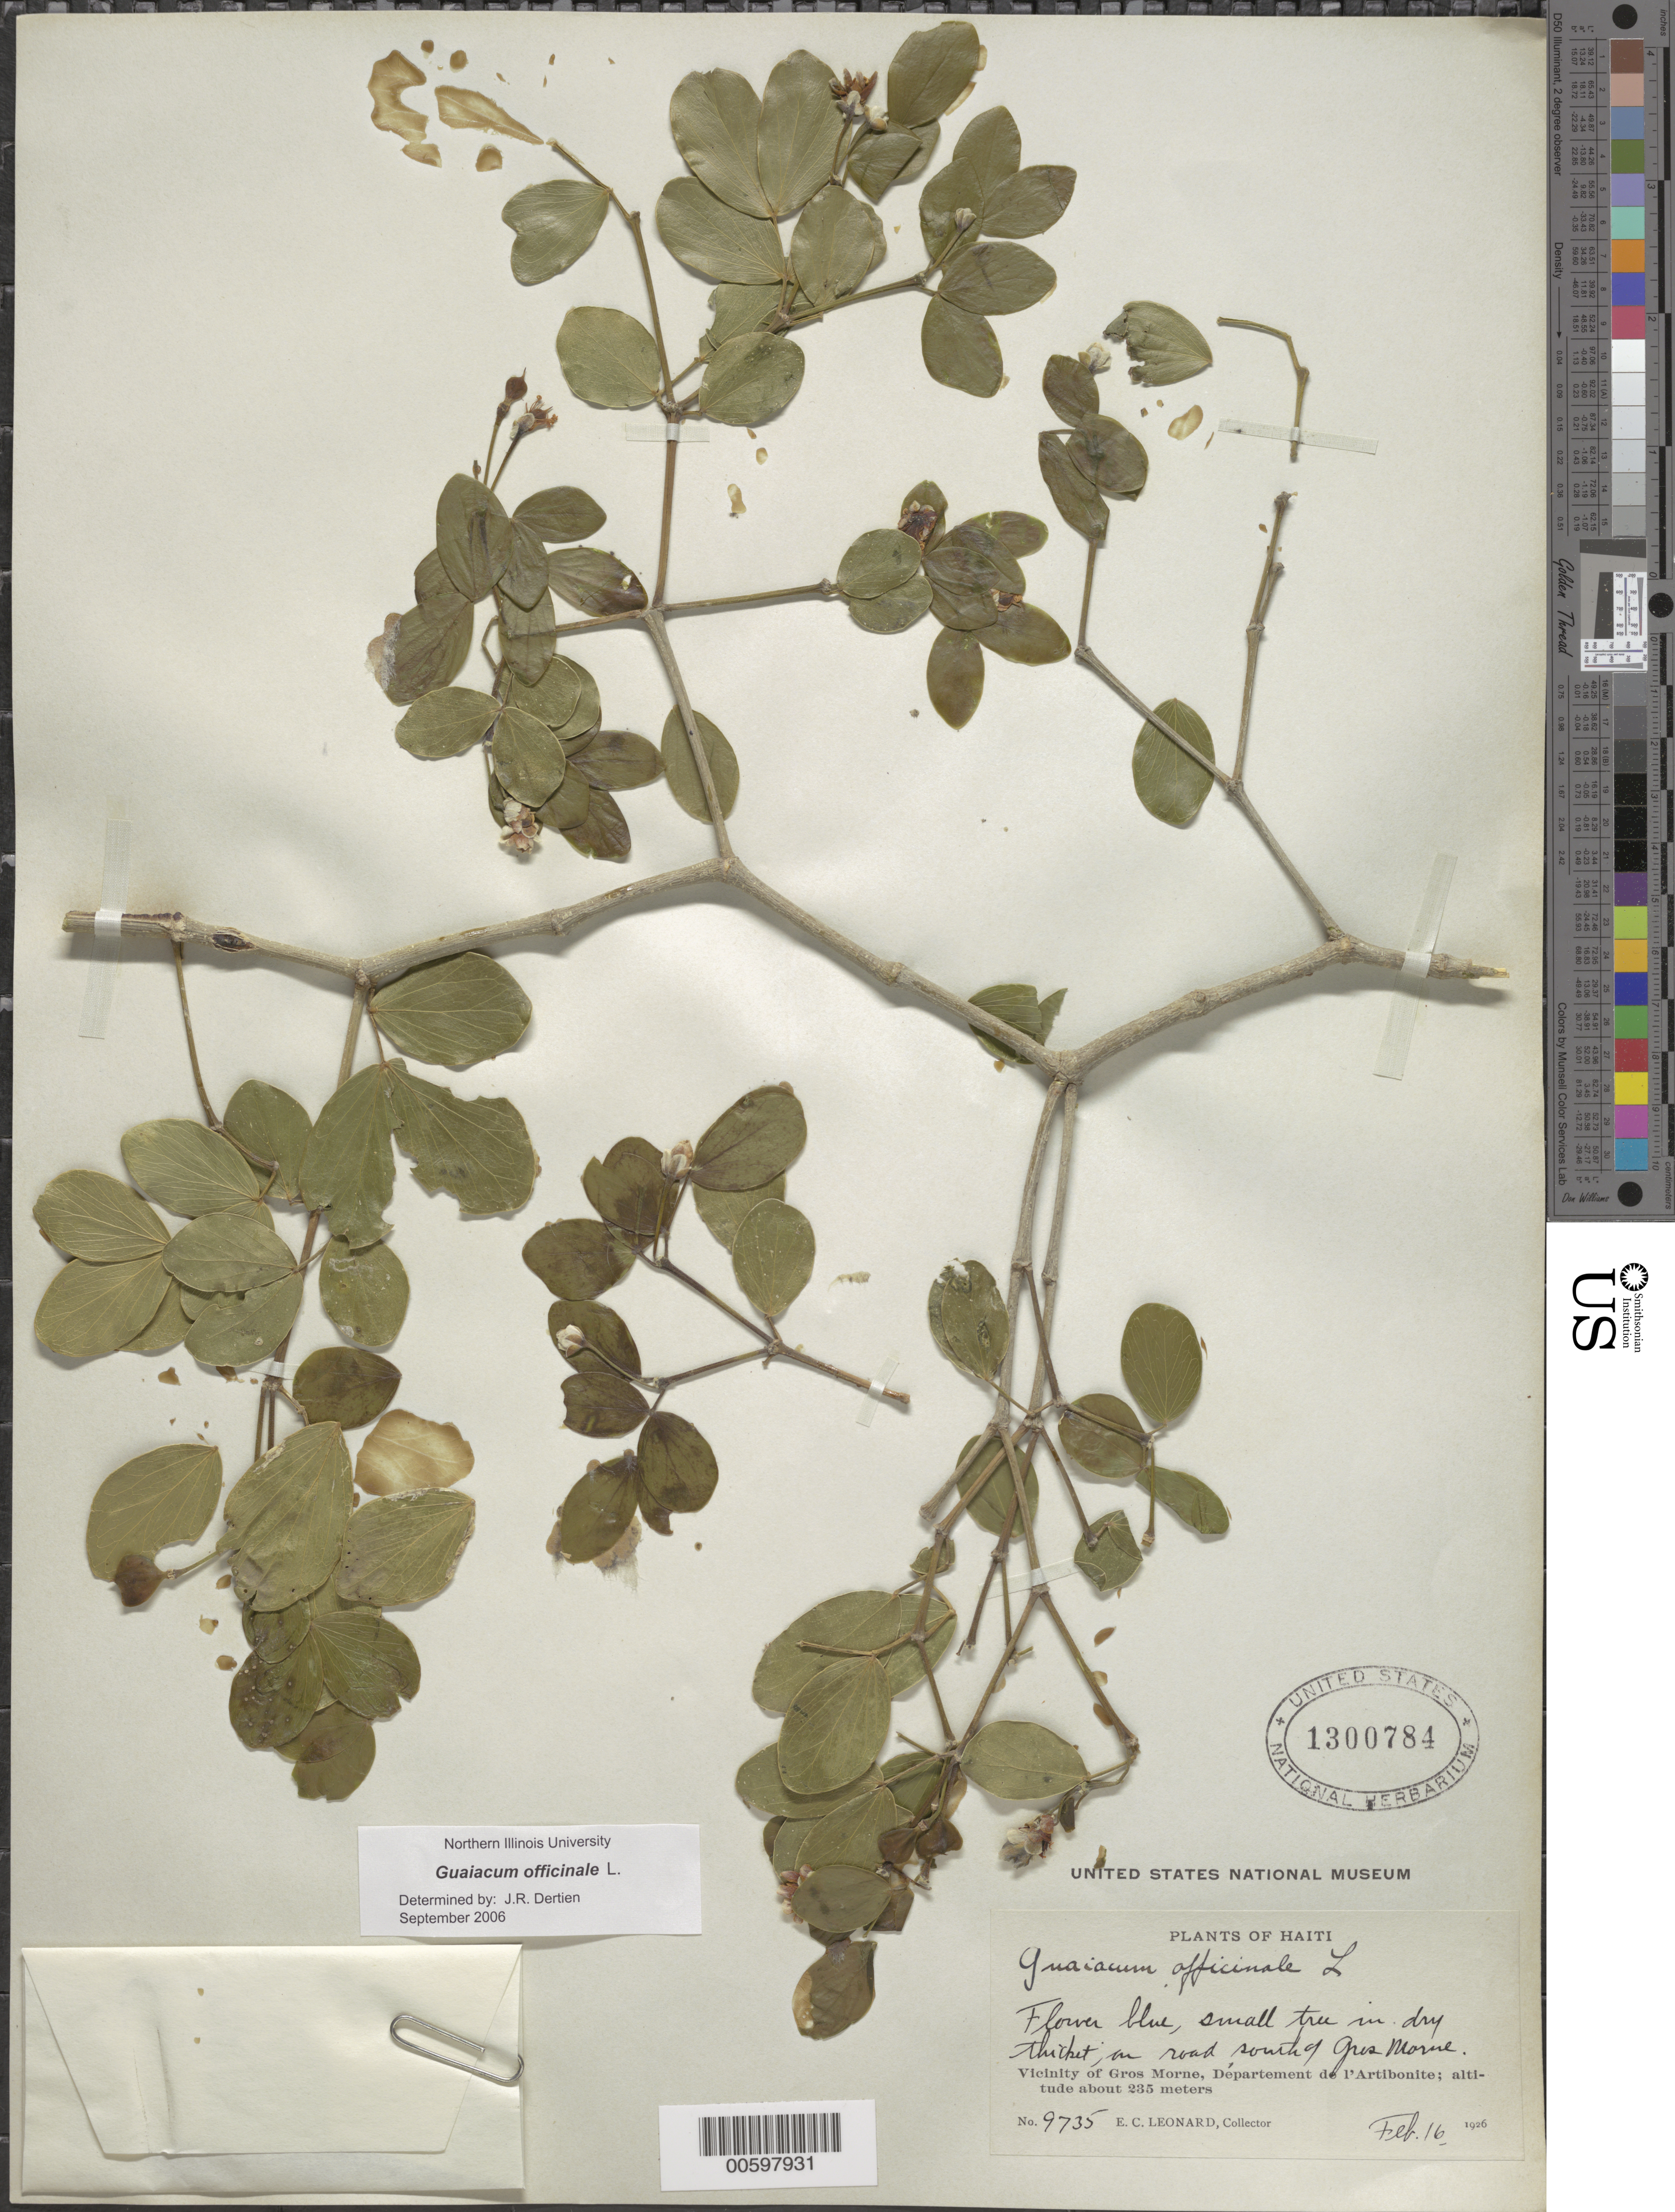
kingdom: Plantae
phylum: Tracheophyta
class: Magnoliopsida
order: Zygophyllales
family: Zygophyllaceae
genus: Guaiacum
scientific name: Guaiacum officinale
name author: L.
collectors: E. C. Leonard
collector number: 9735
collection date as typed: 16 Feb 1926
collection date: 1926-02-16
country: Haiti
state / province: Artibonite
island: Hispaniola Island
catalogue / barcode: US 1300784